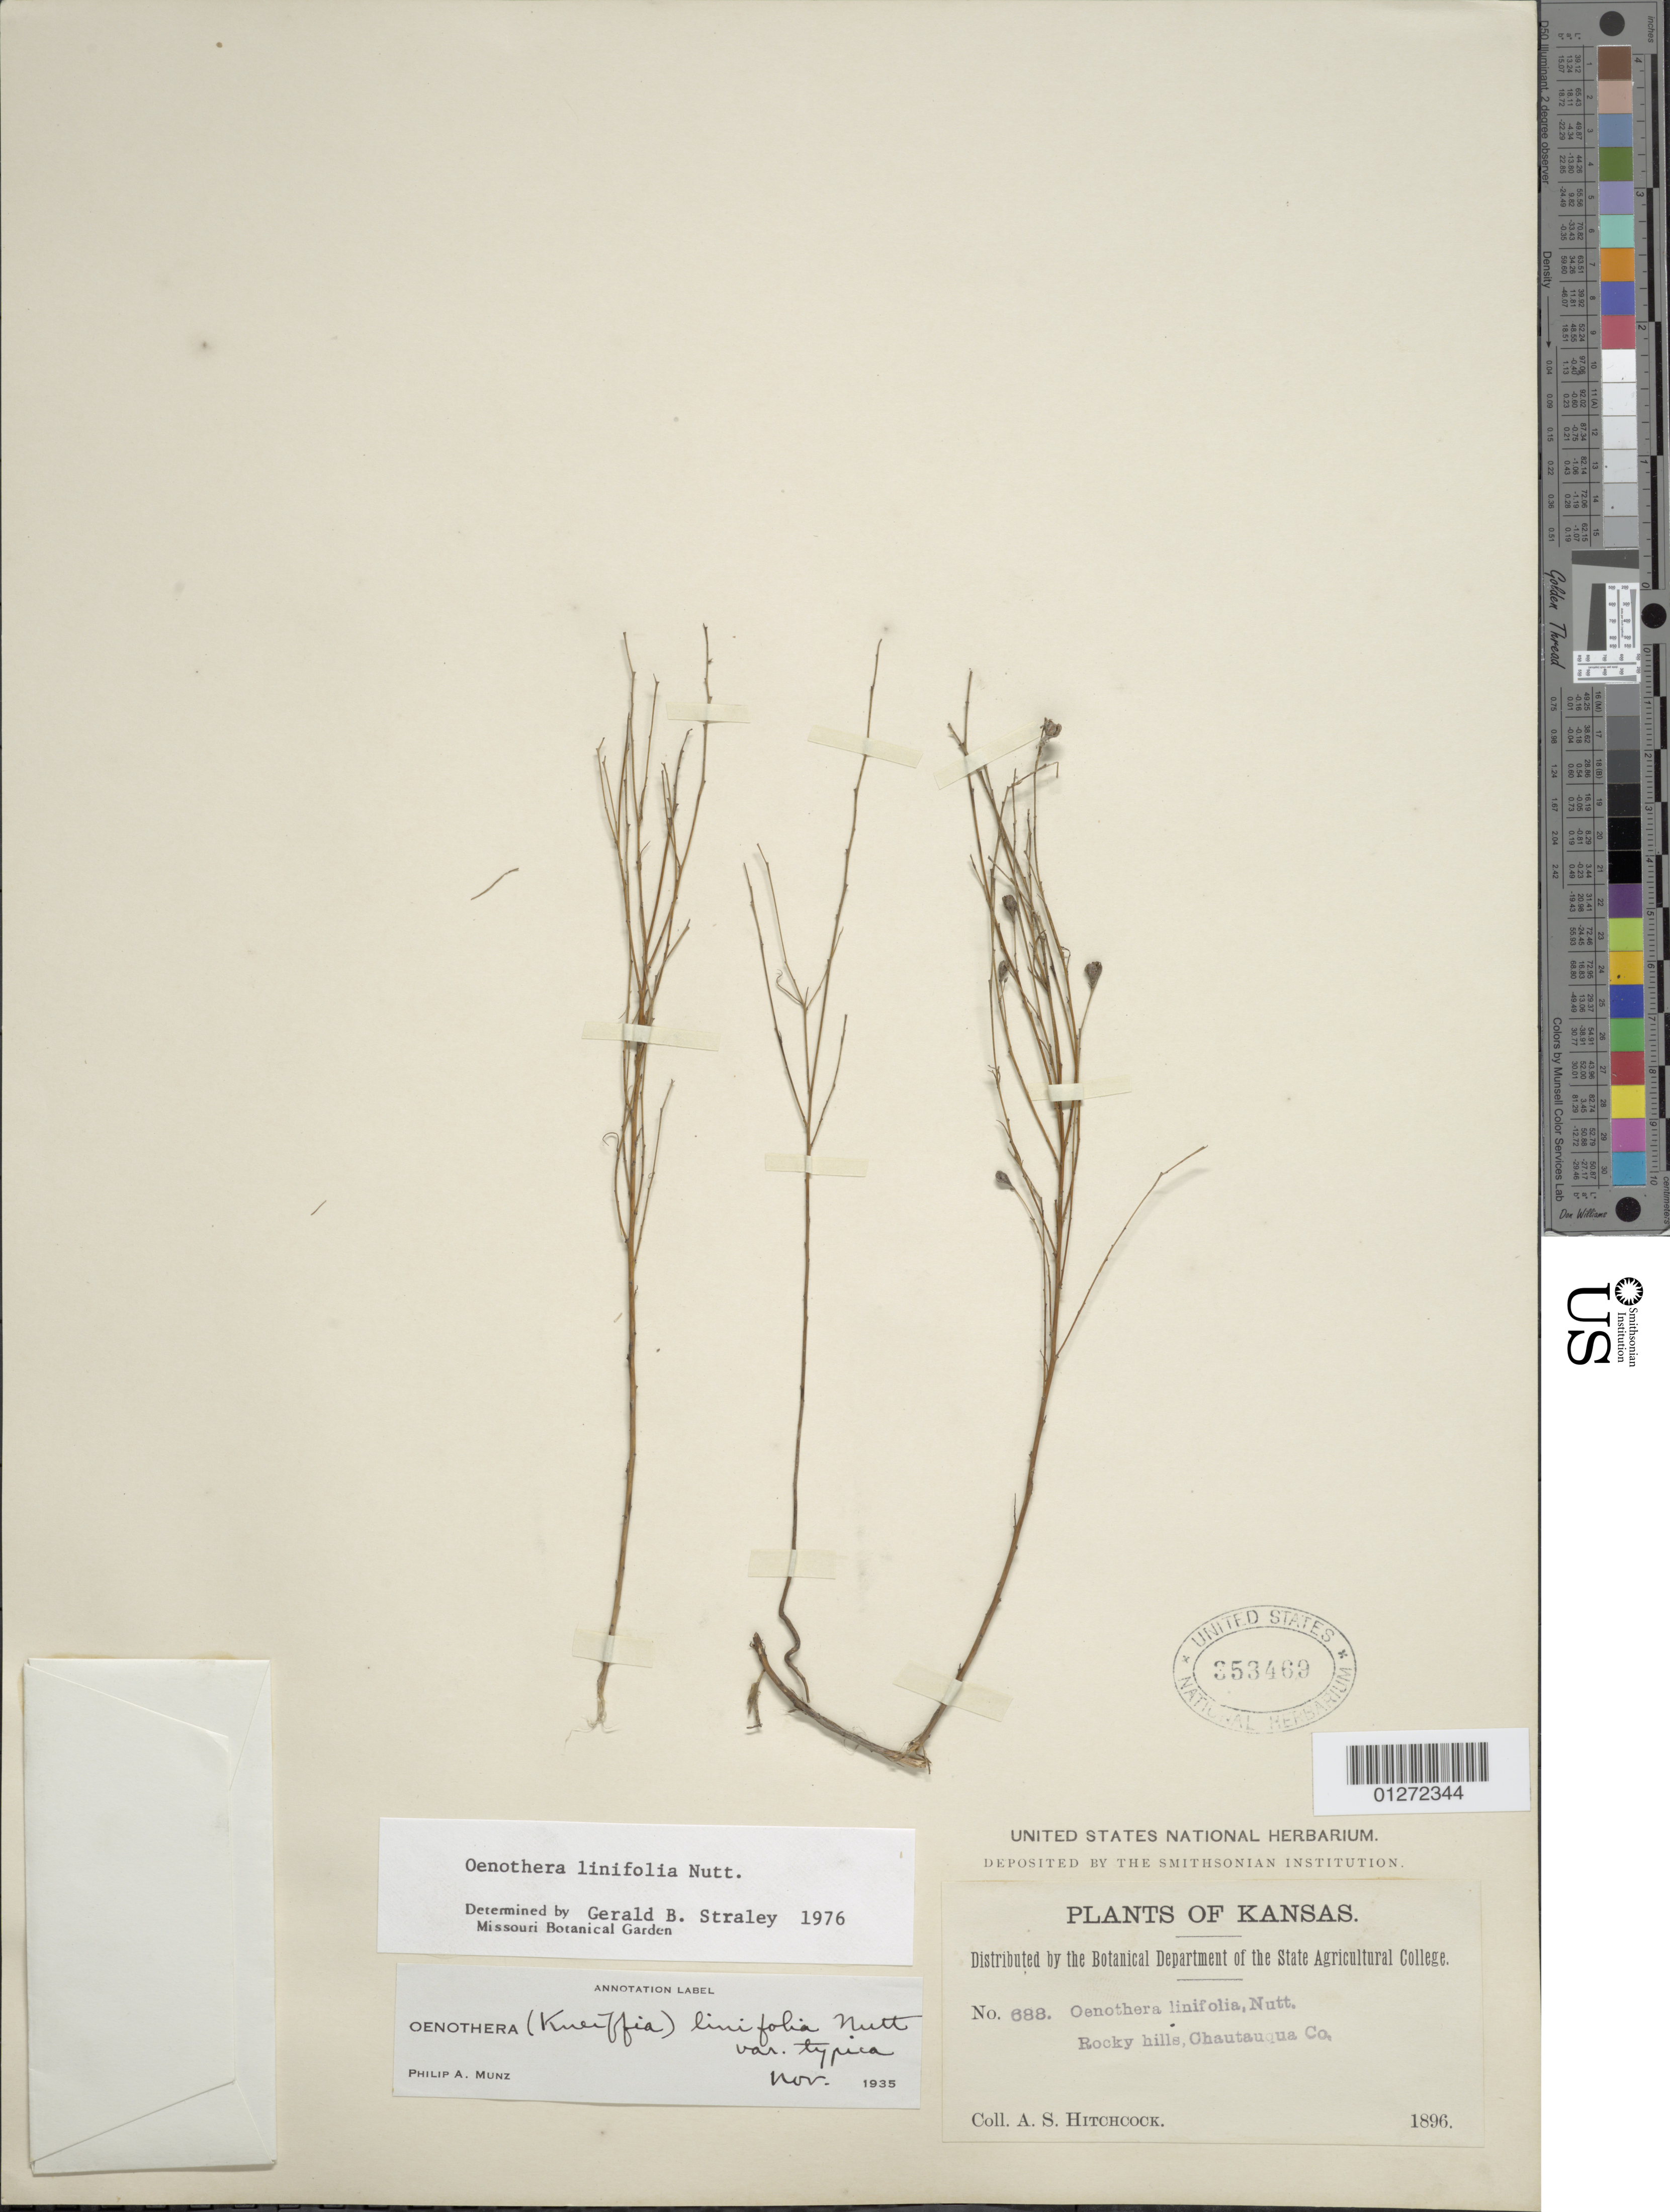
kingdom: Plantae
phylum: Tracheophyta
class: Magnoliopsida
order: Myrtales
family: Onagraceae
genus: Oenothera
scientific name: Oenothera linifolia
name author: Nutt.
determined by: Straley, G. B.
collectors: A. S. Hitchcock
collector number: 688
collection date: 1896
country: United States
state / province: Kansas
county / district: Chautauqua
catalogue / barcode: US 353469